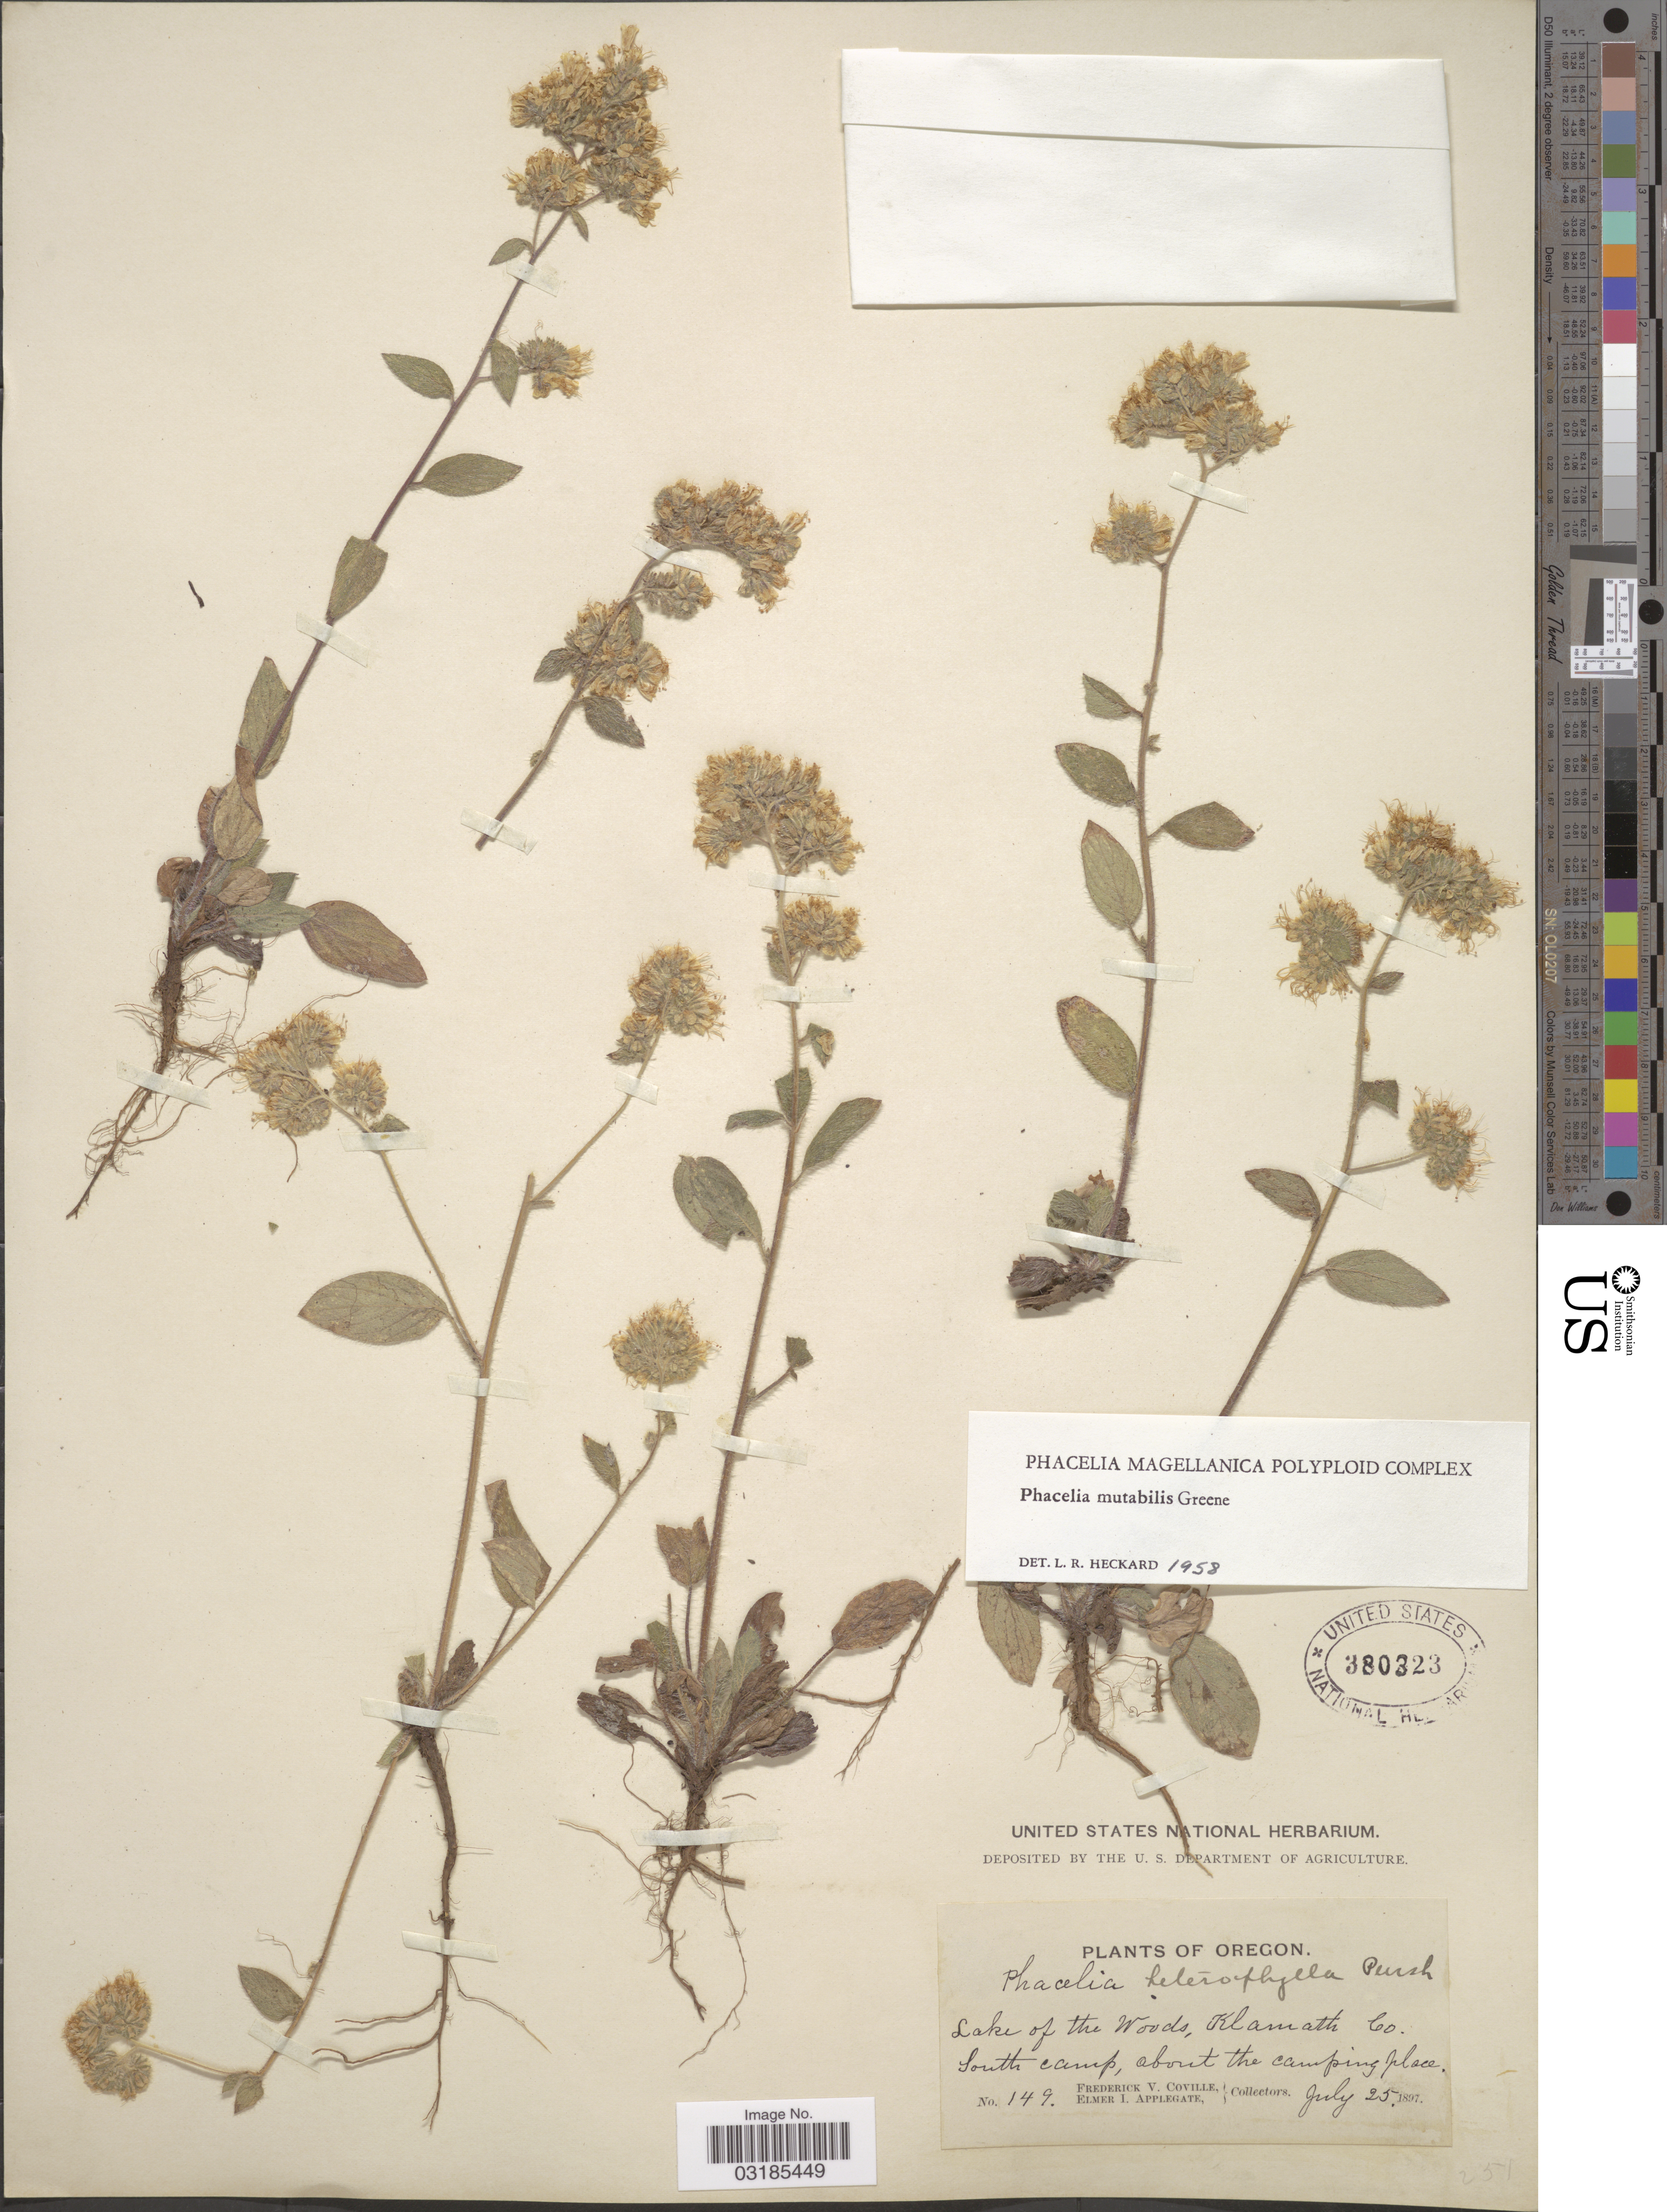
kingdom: Plantae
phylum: Tracheophyta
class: Magnoliopsida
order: Boraginales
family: Hydrophyllaceae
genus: Phacelia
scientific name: Phacelia mutabilis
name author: Greene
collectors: F. V. Coville & E. I. Applegate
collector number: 149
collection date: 1897-07-25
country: United States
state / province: Oregon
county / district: Klamath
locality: Lake of the Woods. Klamath Co. South camp, about the camping place.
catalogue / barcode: US 380323